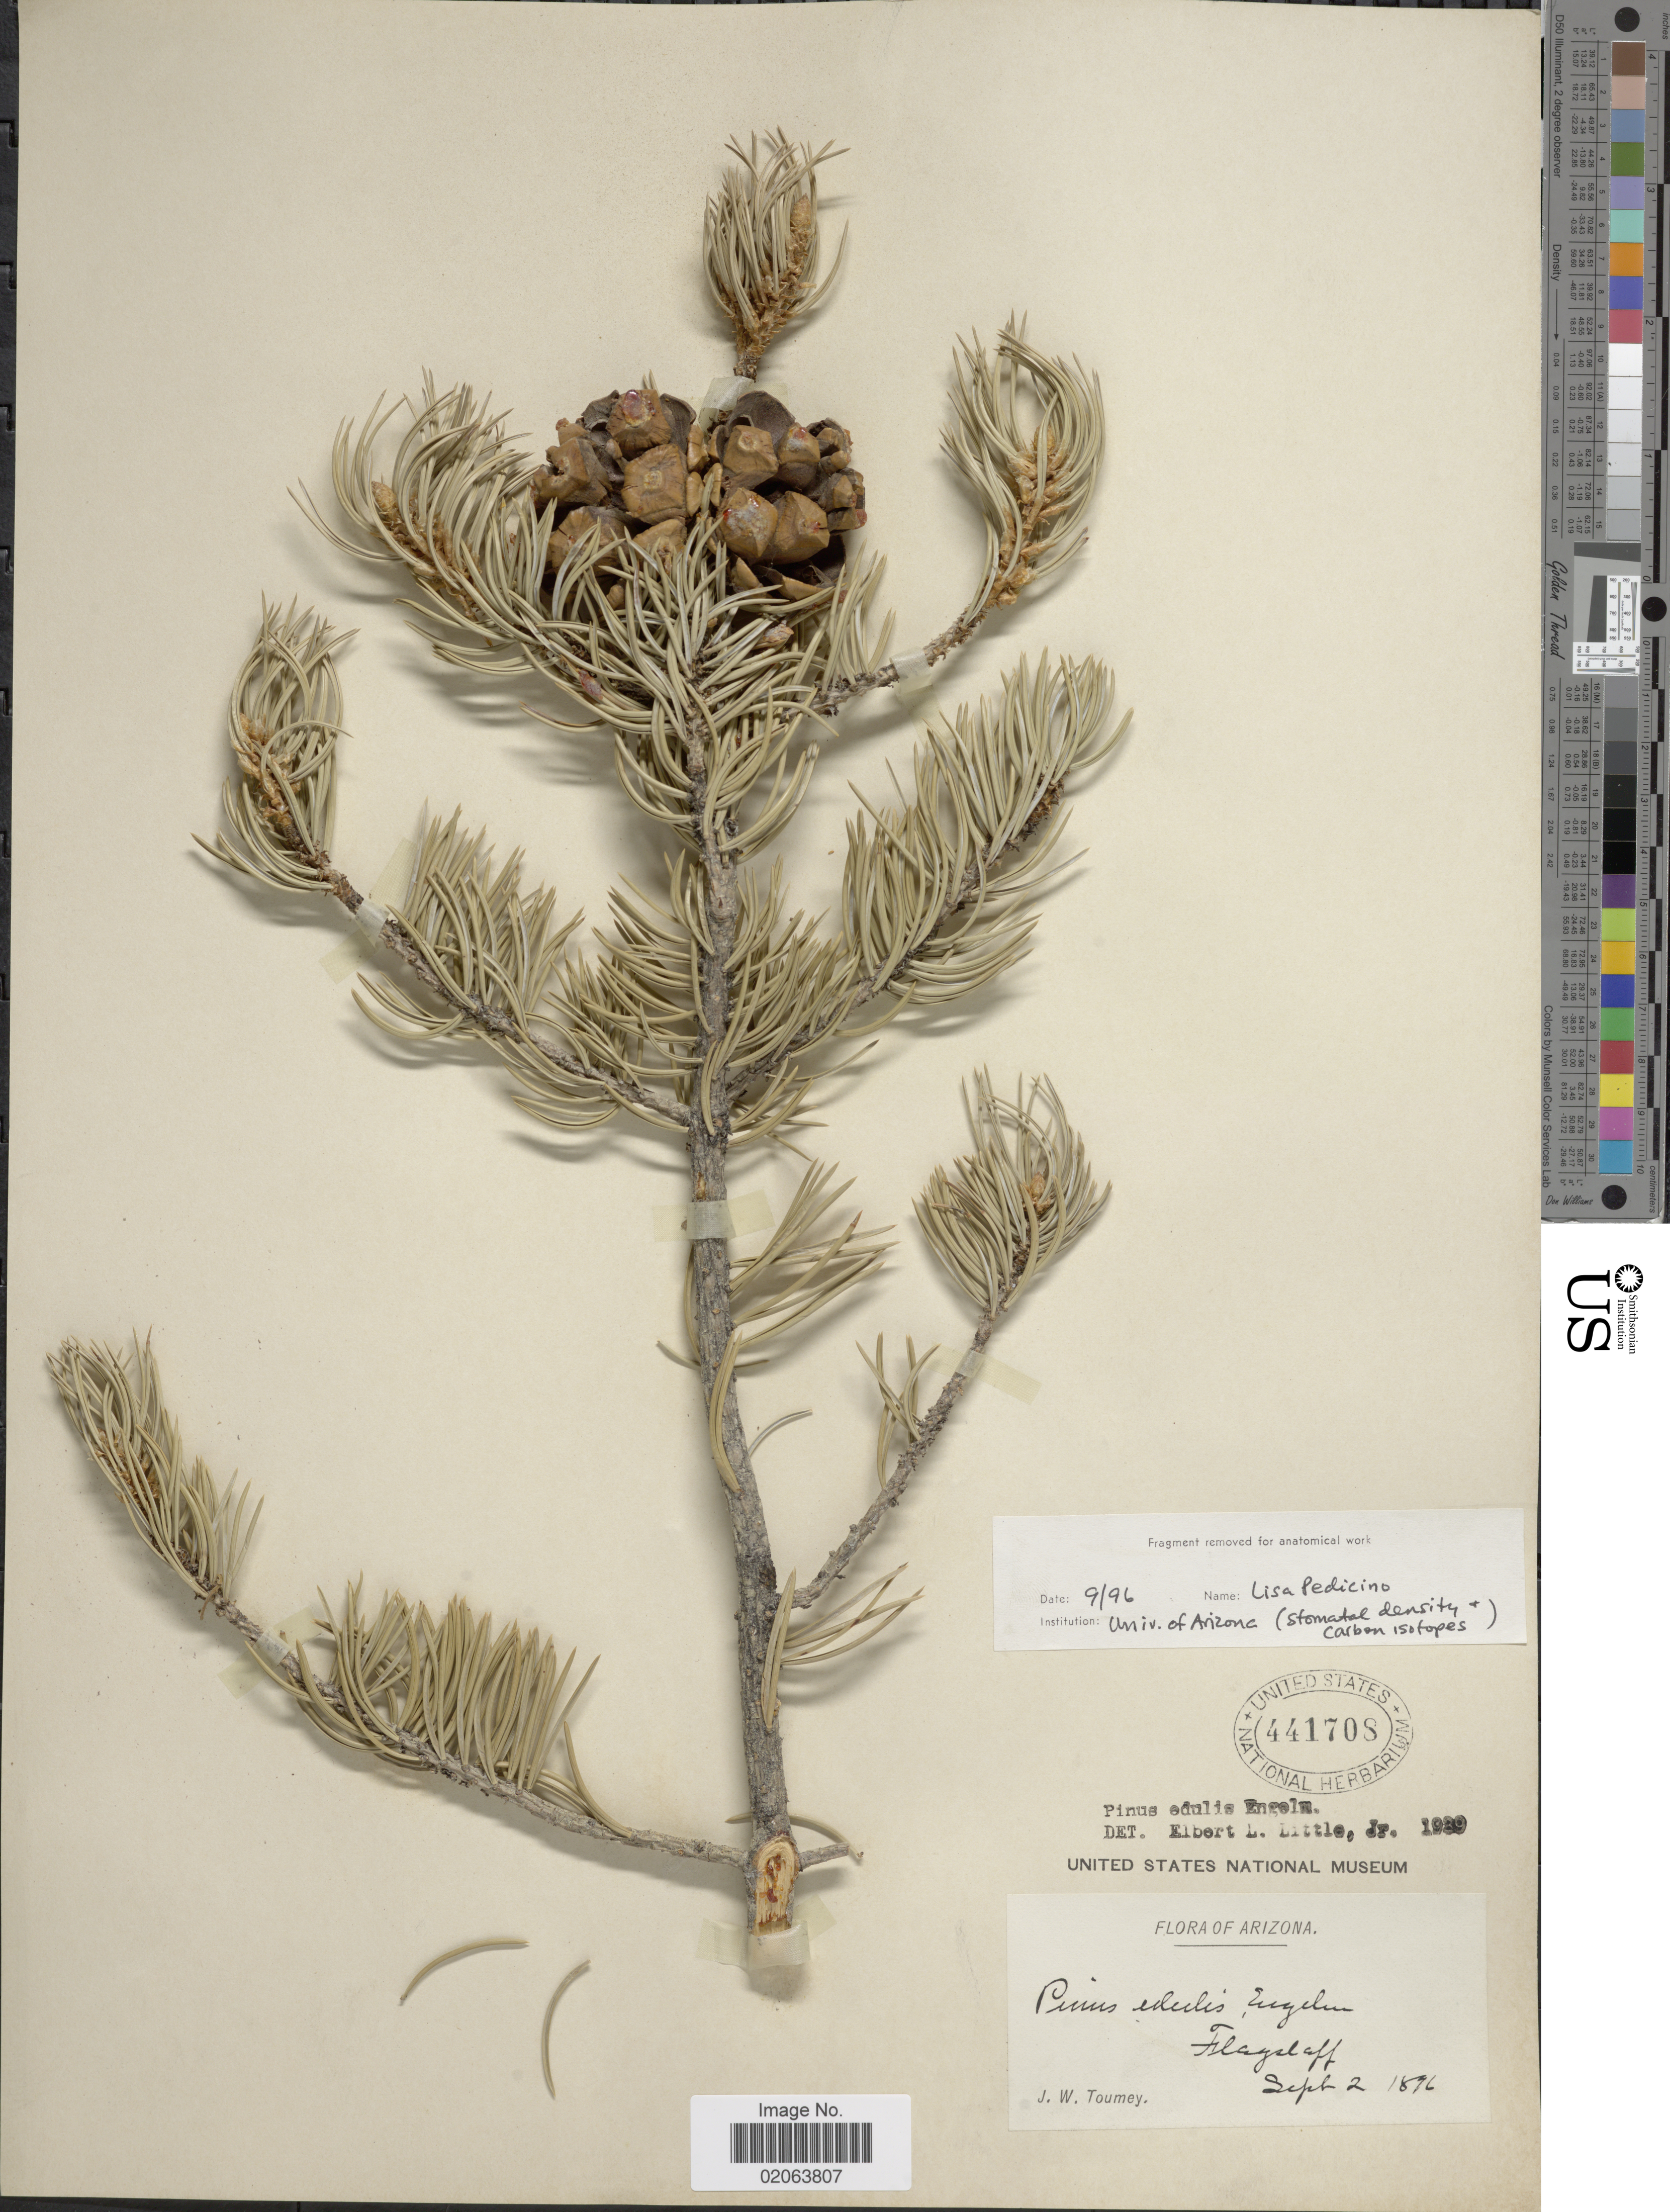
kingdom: Plantae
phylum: Tracheophyta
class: Pinopsida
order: Pinales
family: Pinaceae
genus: Pinus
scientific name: Pinus edulis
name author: Engelm.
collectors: J. W. Toumey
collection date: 1896-09-02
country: United States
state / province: Arizona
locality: Flagstaff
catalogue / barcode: US 441708